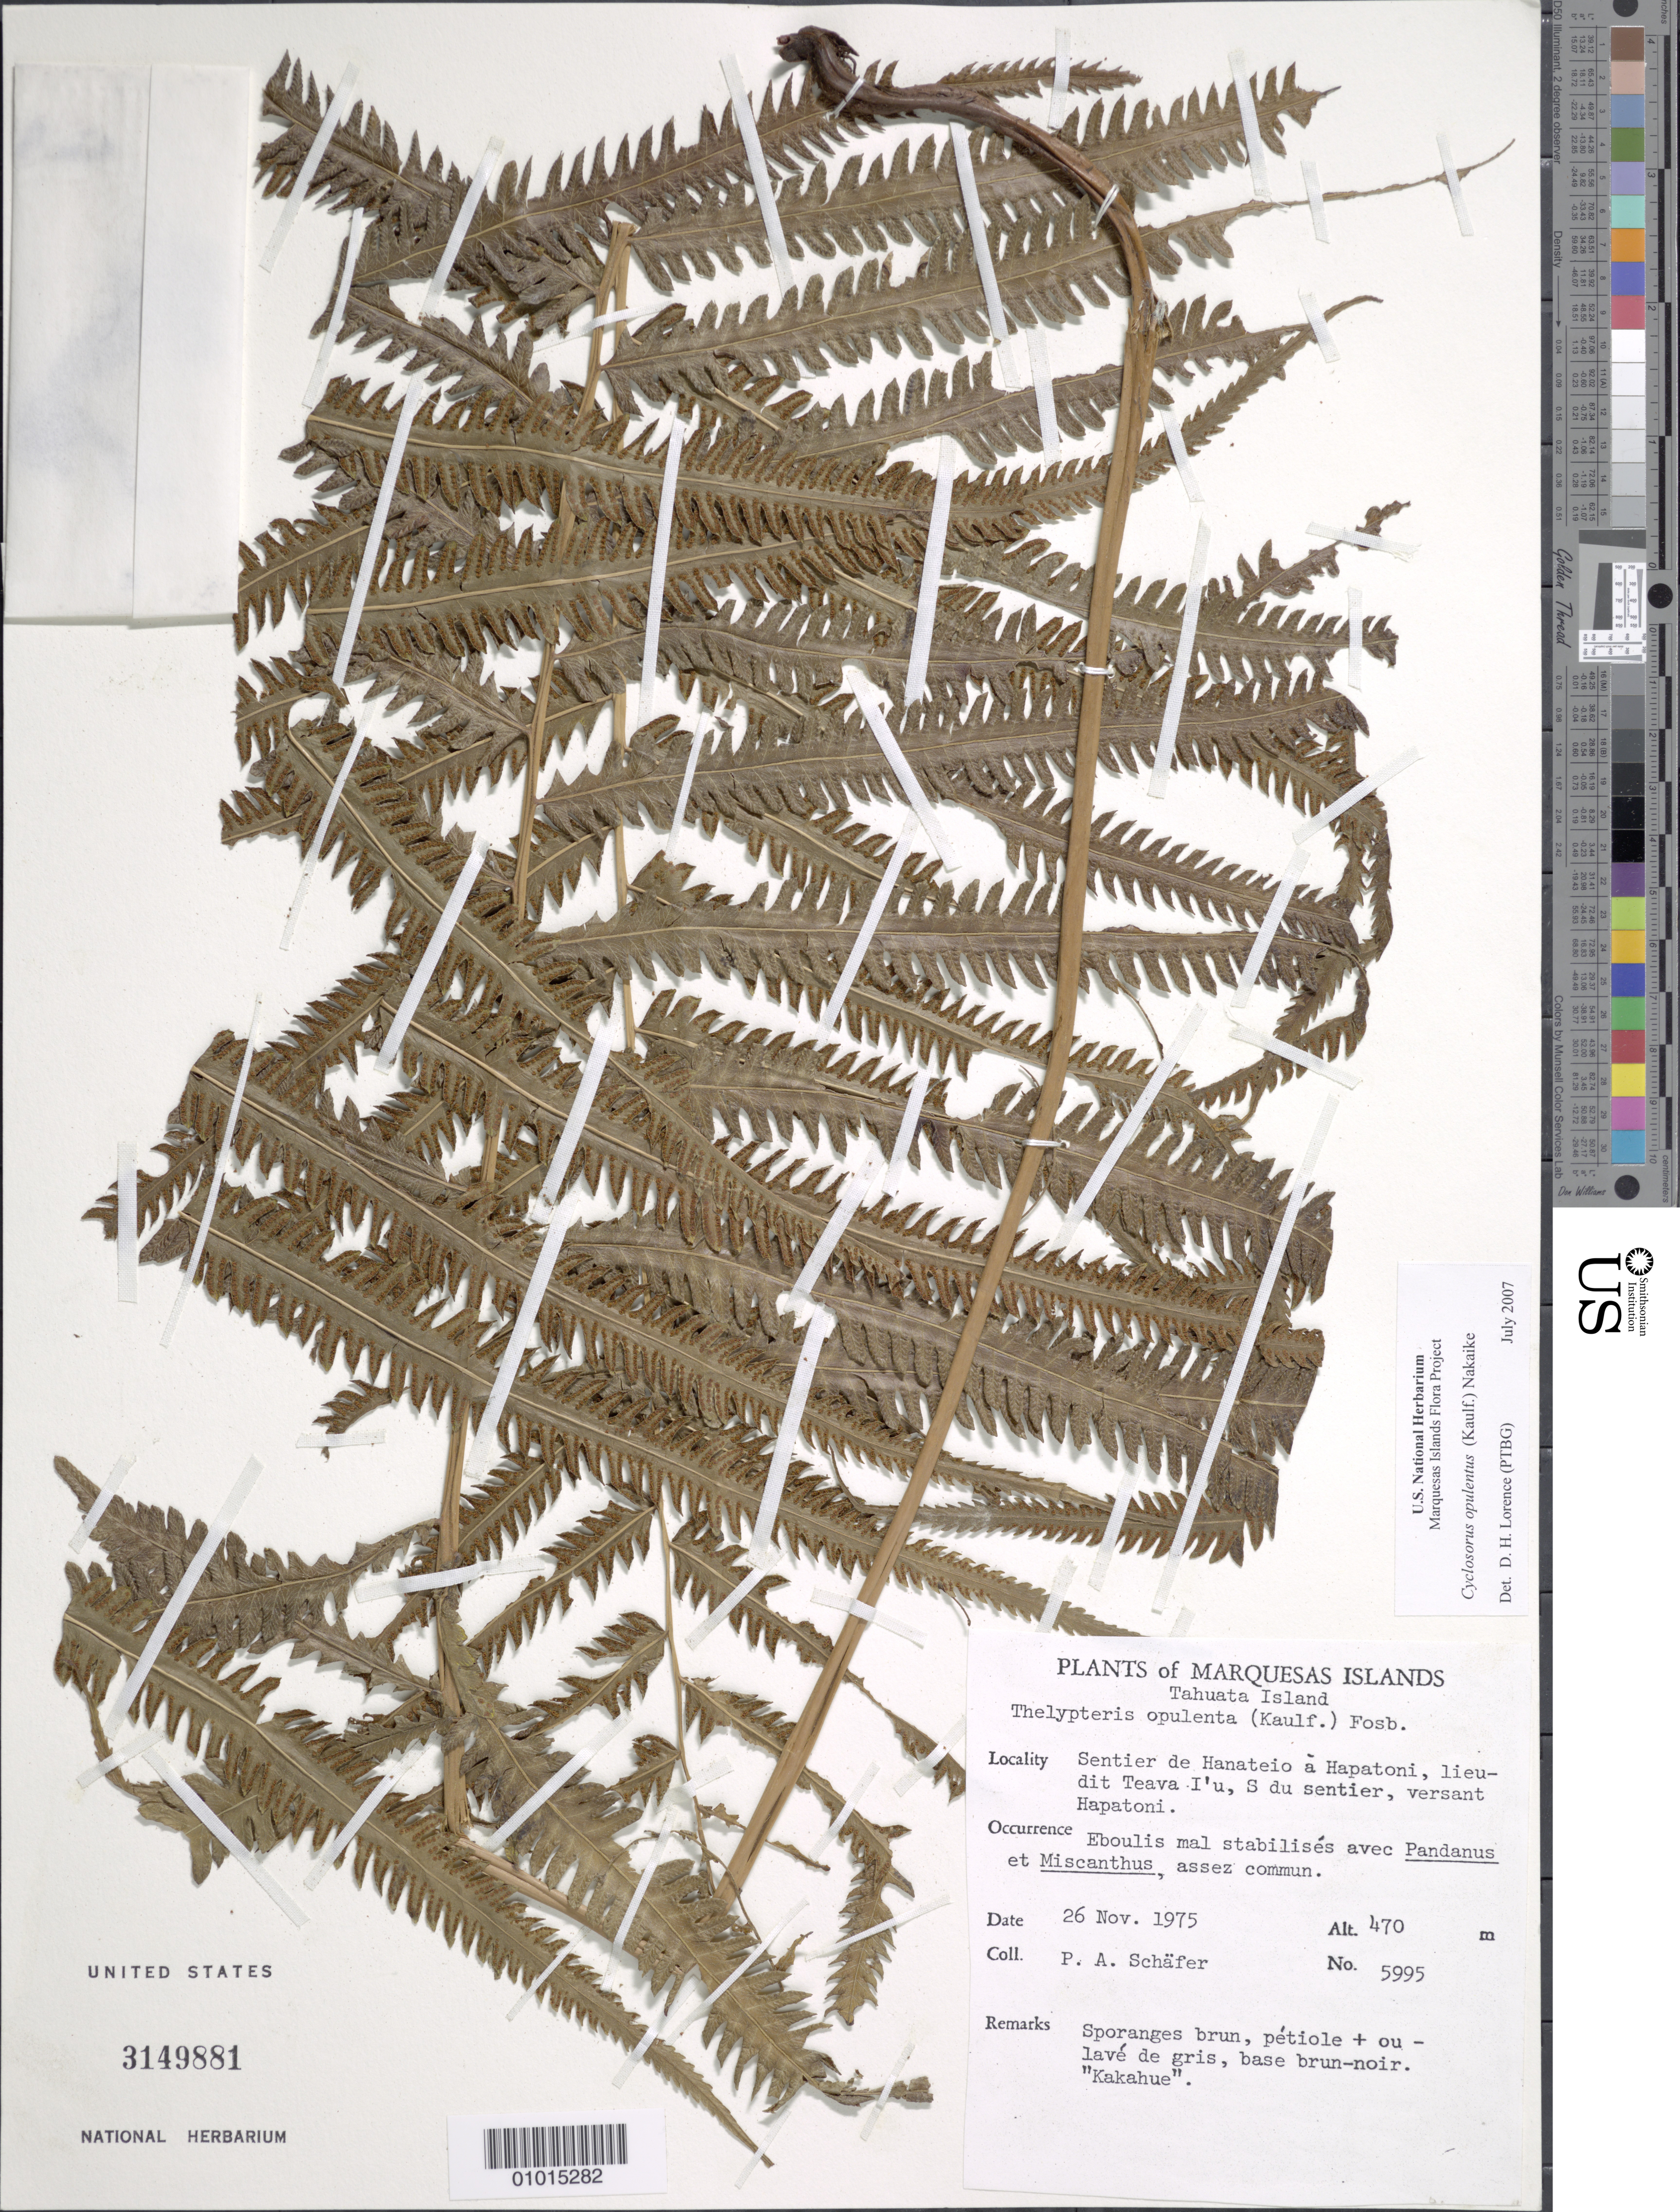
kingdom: Plantae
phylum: Tracheophyta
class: Polypodiopsida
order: Polypodiales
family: Thelypteridaceae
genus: Amphineuron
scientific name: Amphineuron opulentum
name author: (Kaulf.) Holttum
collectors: P. A. Schäfer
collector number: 5995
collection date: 1975-11-26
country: French Polynesia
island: Tahuata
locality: Sentier de Hanateio à Hapatoni, lieu-dit Teava I'u, S du sentier, versant Hapatoni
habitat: Eboulis mal stabilisés avec Pandanus et Miscanthus; assez commun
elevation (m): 470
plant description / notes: = Amphineuron opulentum(Kaulf.) Holtt.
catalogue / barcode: US 3149881